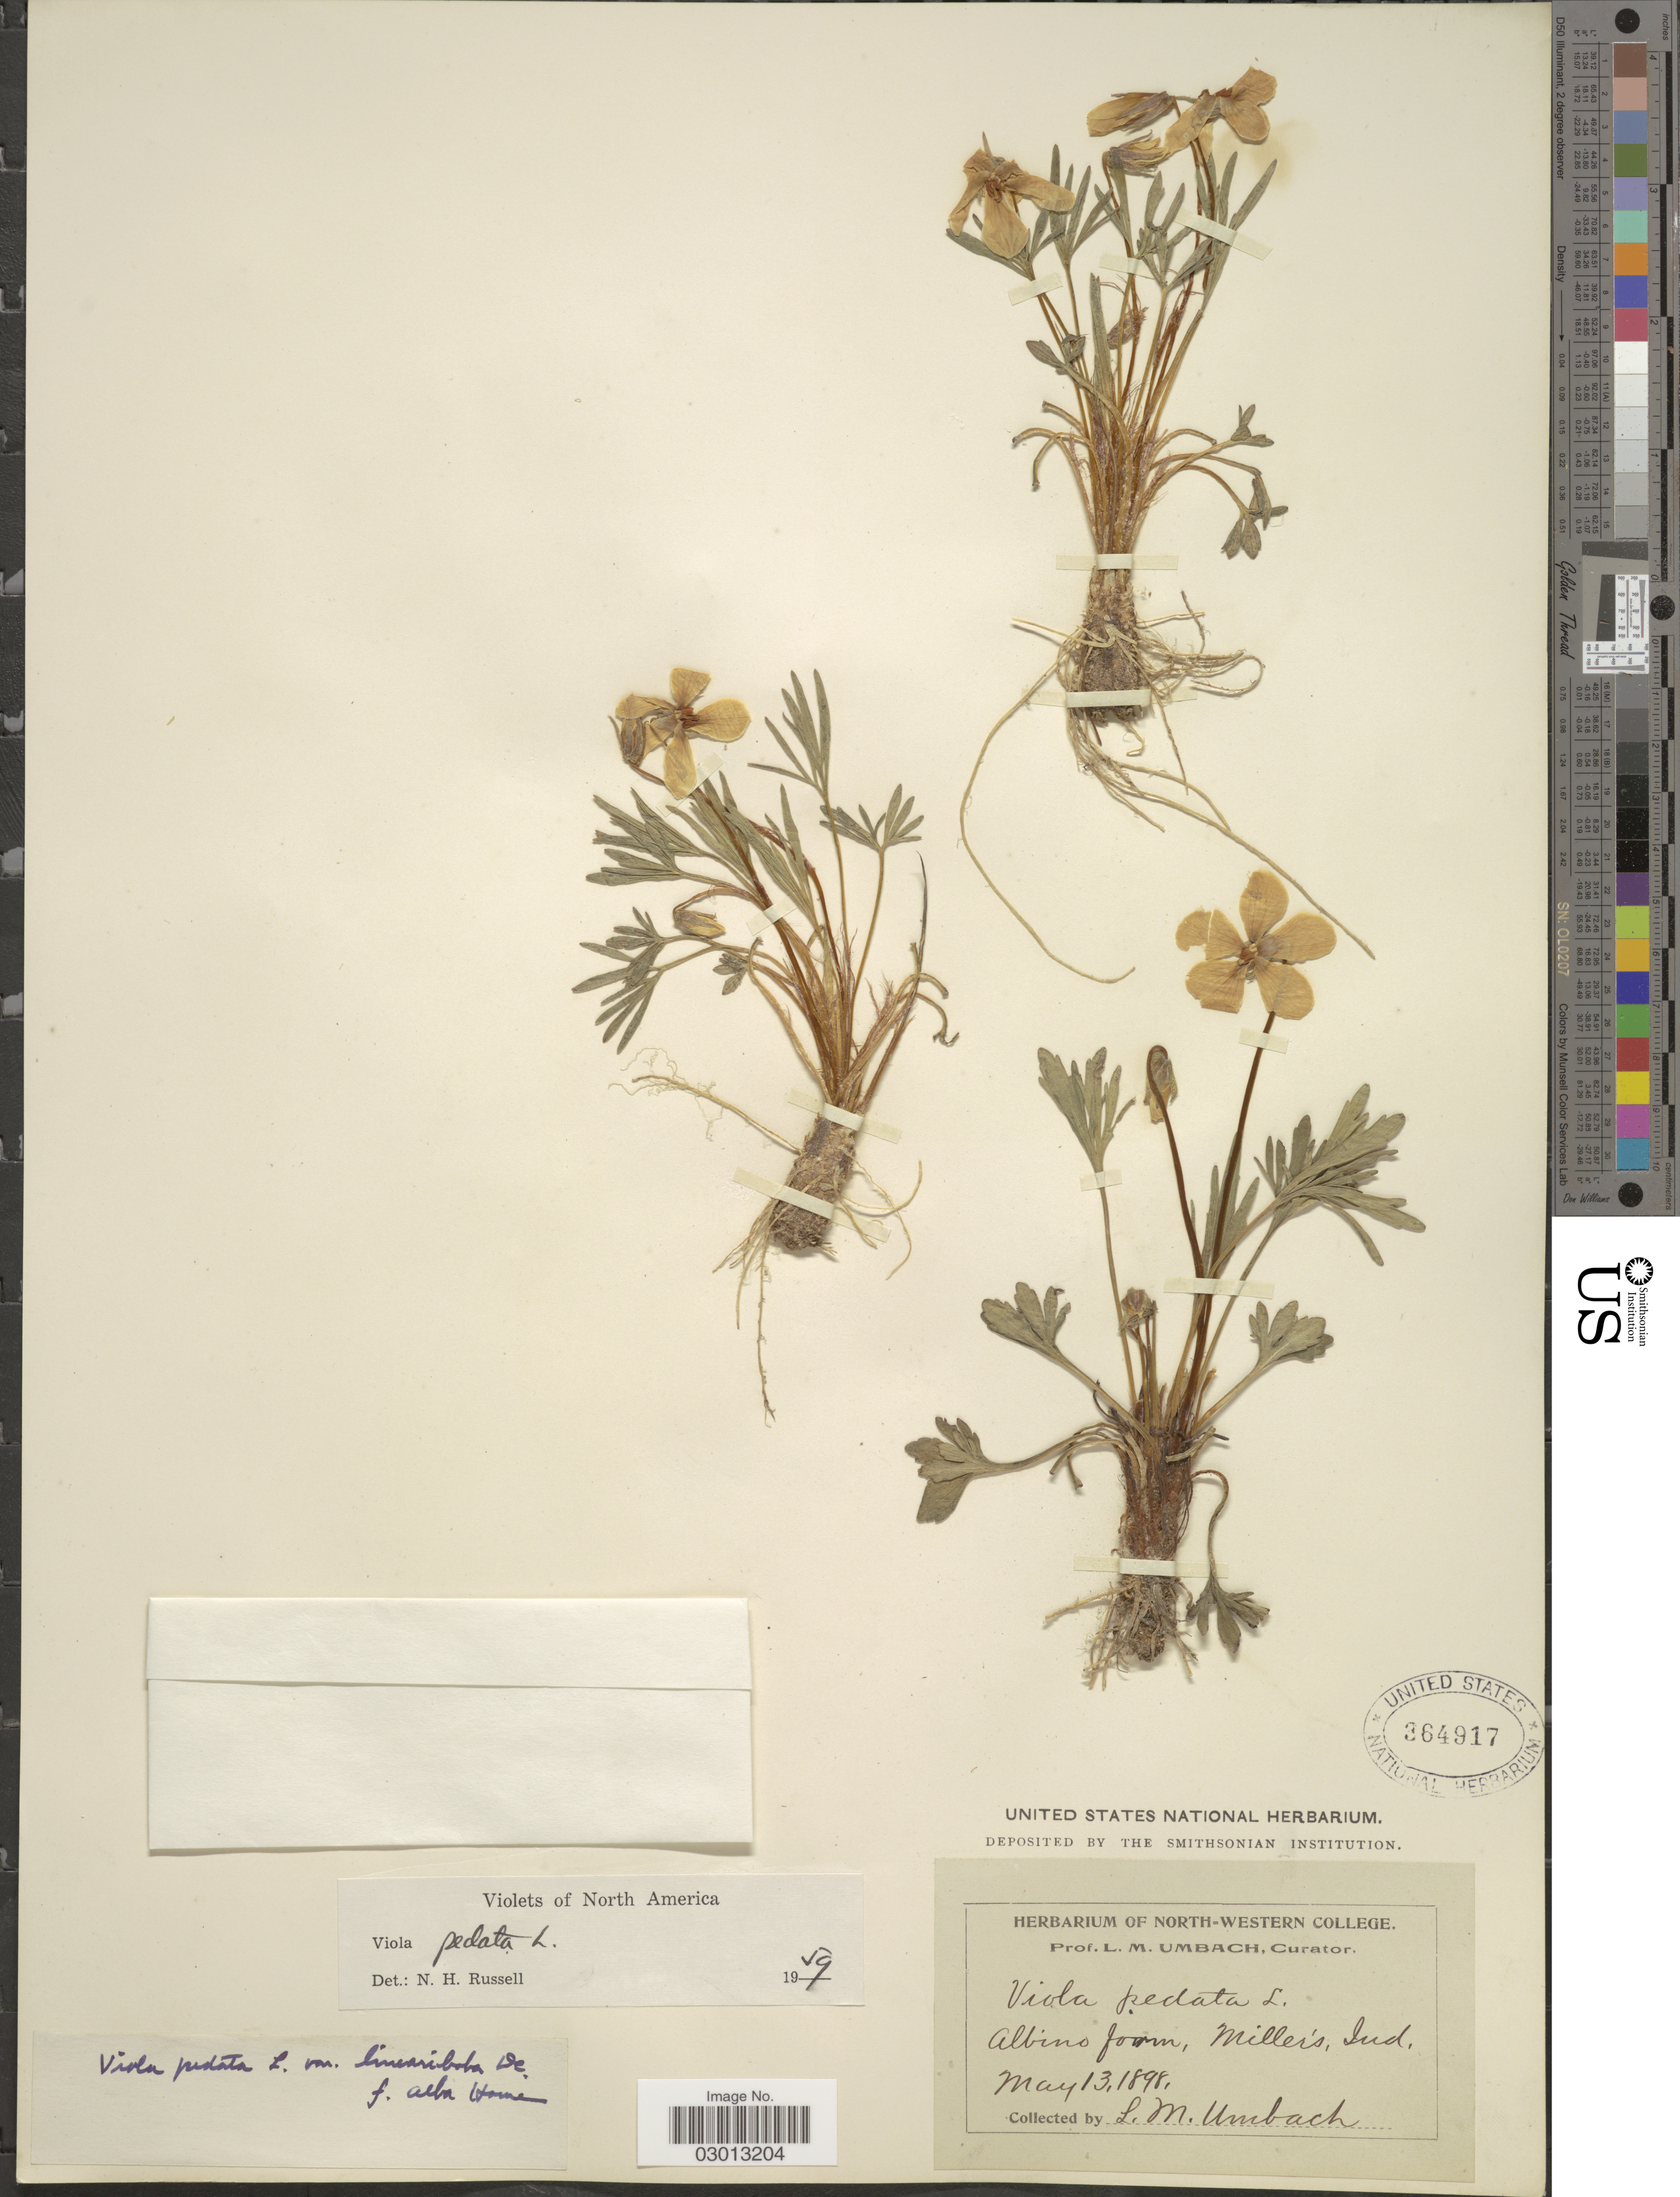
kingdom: Plantae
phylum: Tracheophyta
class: Magnoliopsida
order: Malpighiales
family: Violaceae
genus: Viola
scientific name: Viola pedata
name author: L.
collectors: L. M. Umbach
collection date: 1898-05-13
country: United States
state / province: Indiana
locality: Albino form, Miller's.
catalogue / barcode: US 364917